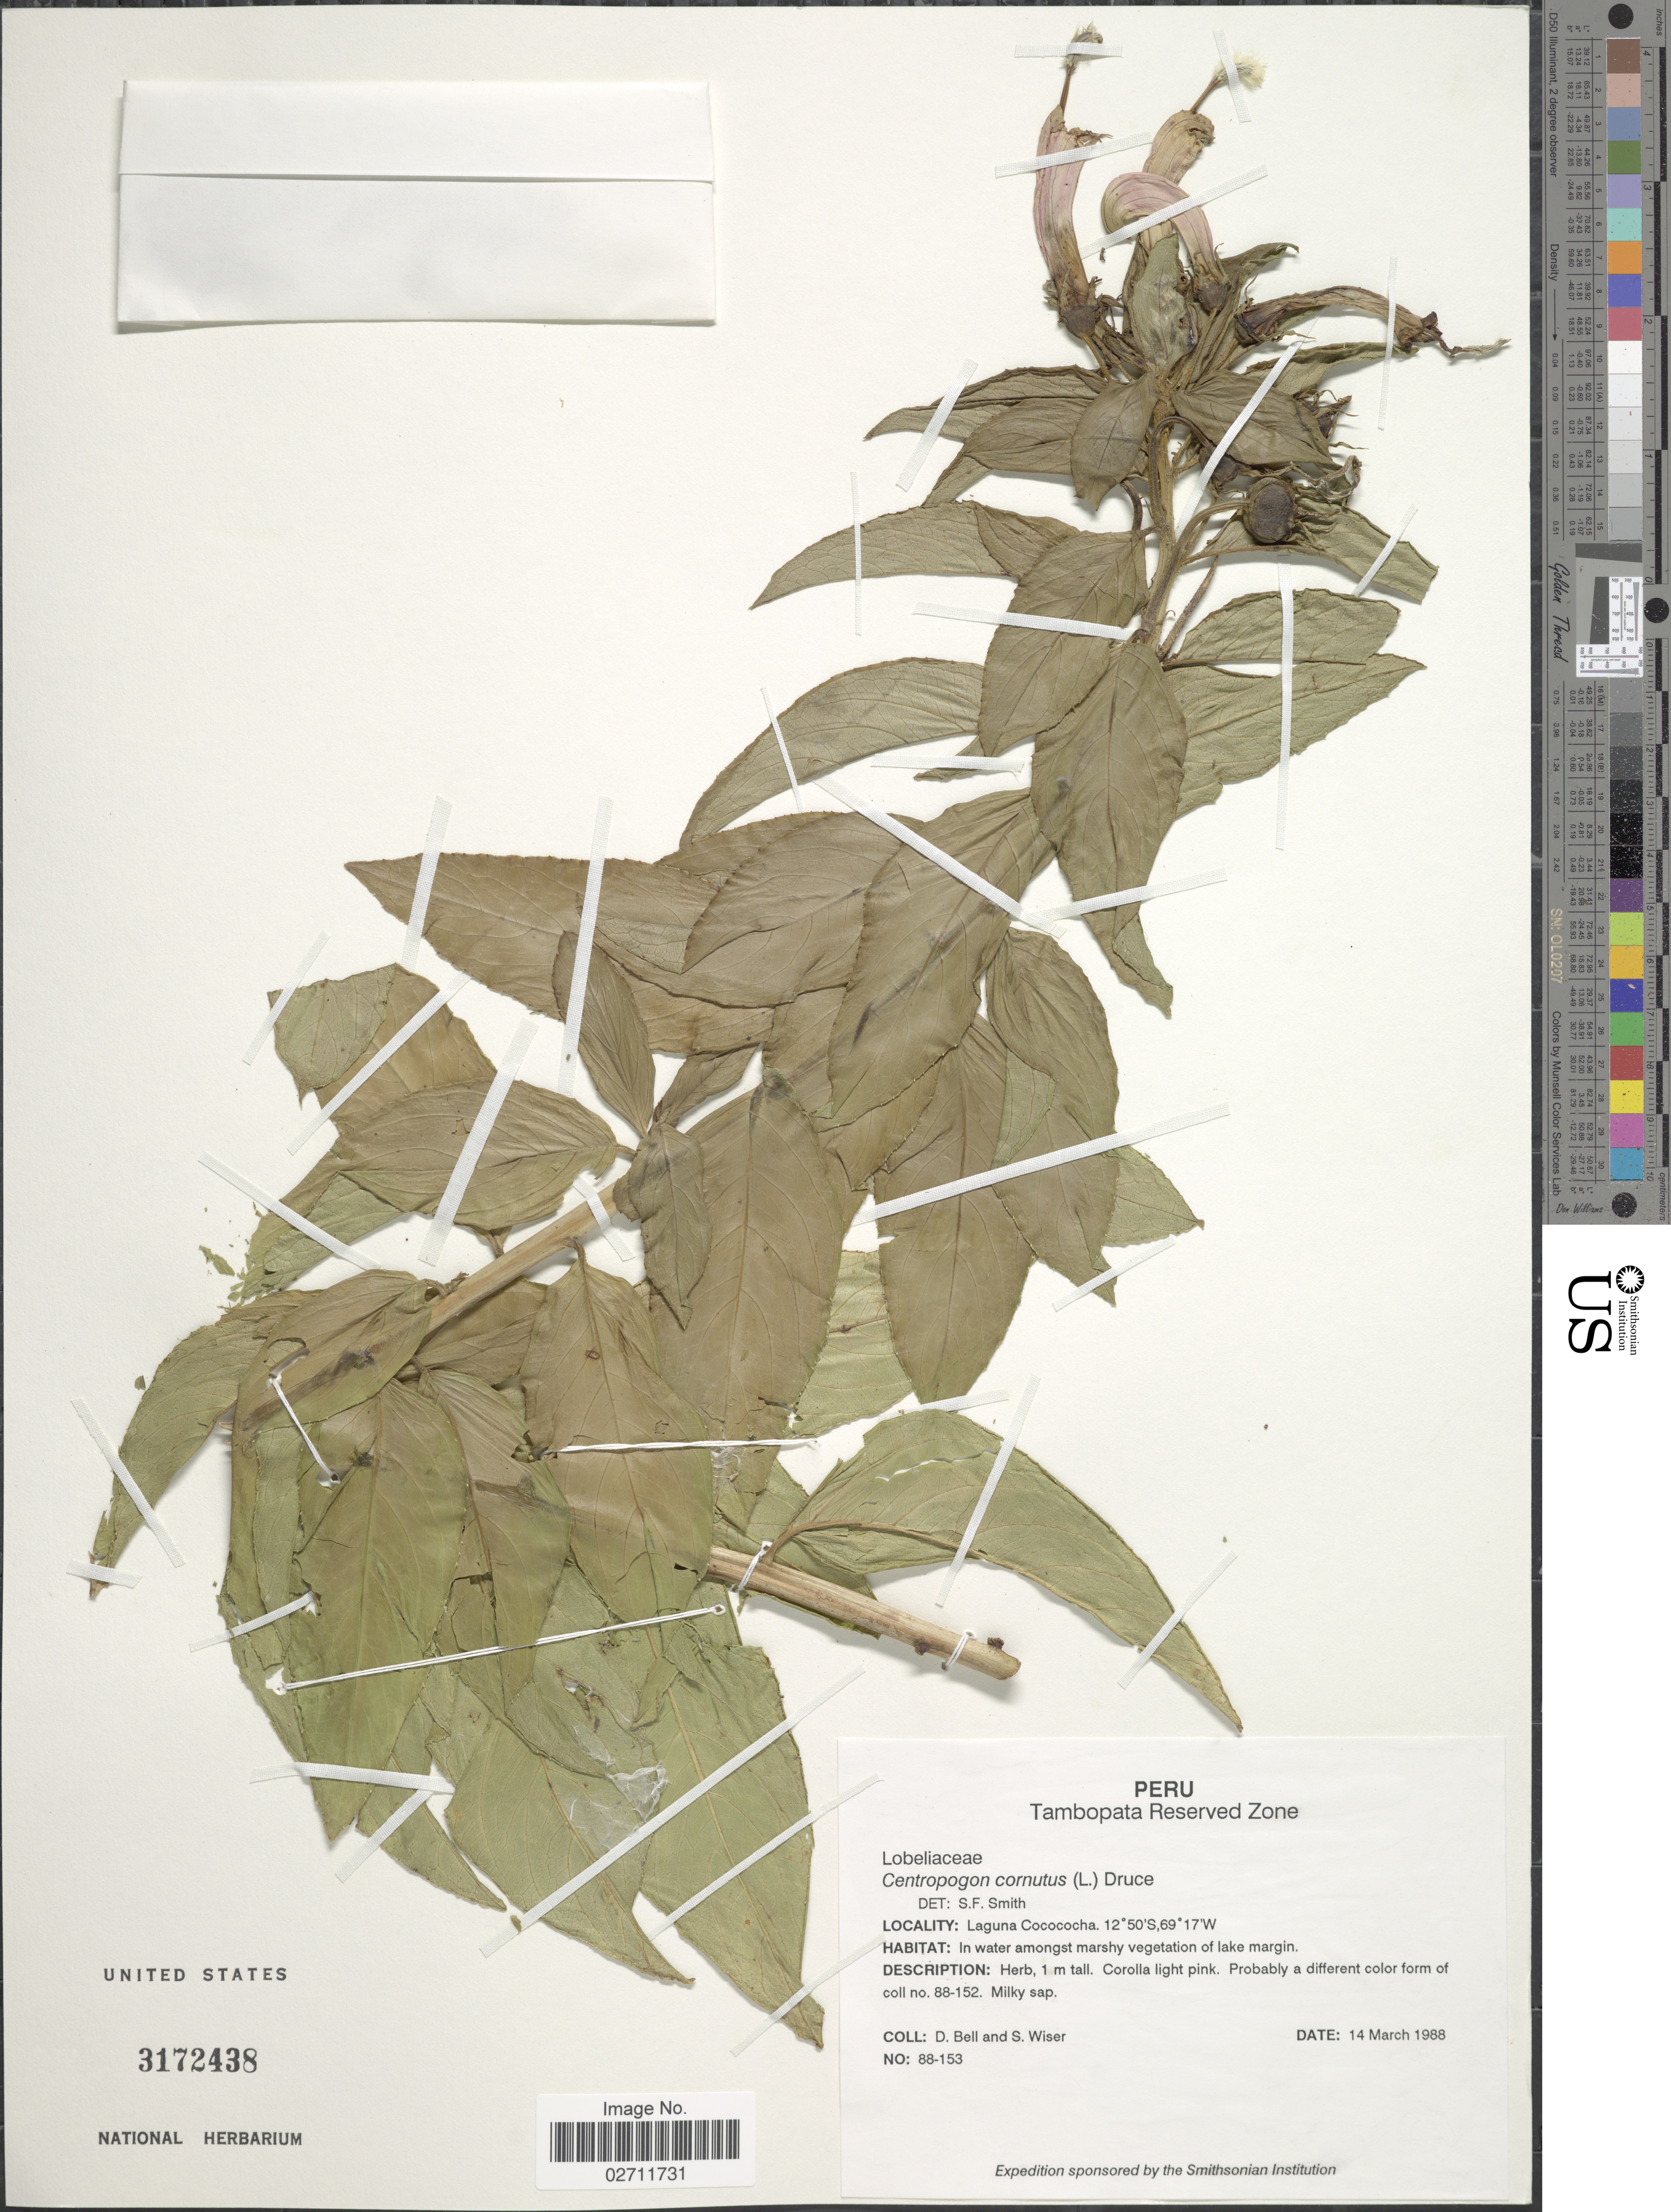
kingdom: Plantae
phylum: Tracheophyta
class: Magnoliopsida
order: Asterales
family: Campanulaceae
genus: Centropogon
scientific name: Centropogon cornutus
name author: (L.) Druce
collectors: D. A. Bell & S. Wiser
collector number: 88-153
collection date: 1988-03-14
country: Peru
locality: Tambopata Reserved Zone. Laguna Cocococha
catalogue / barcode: US 3172438